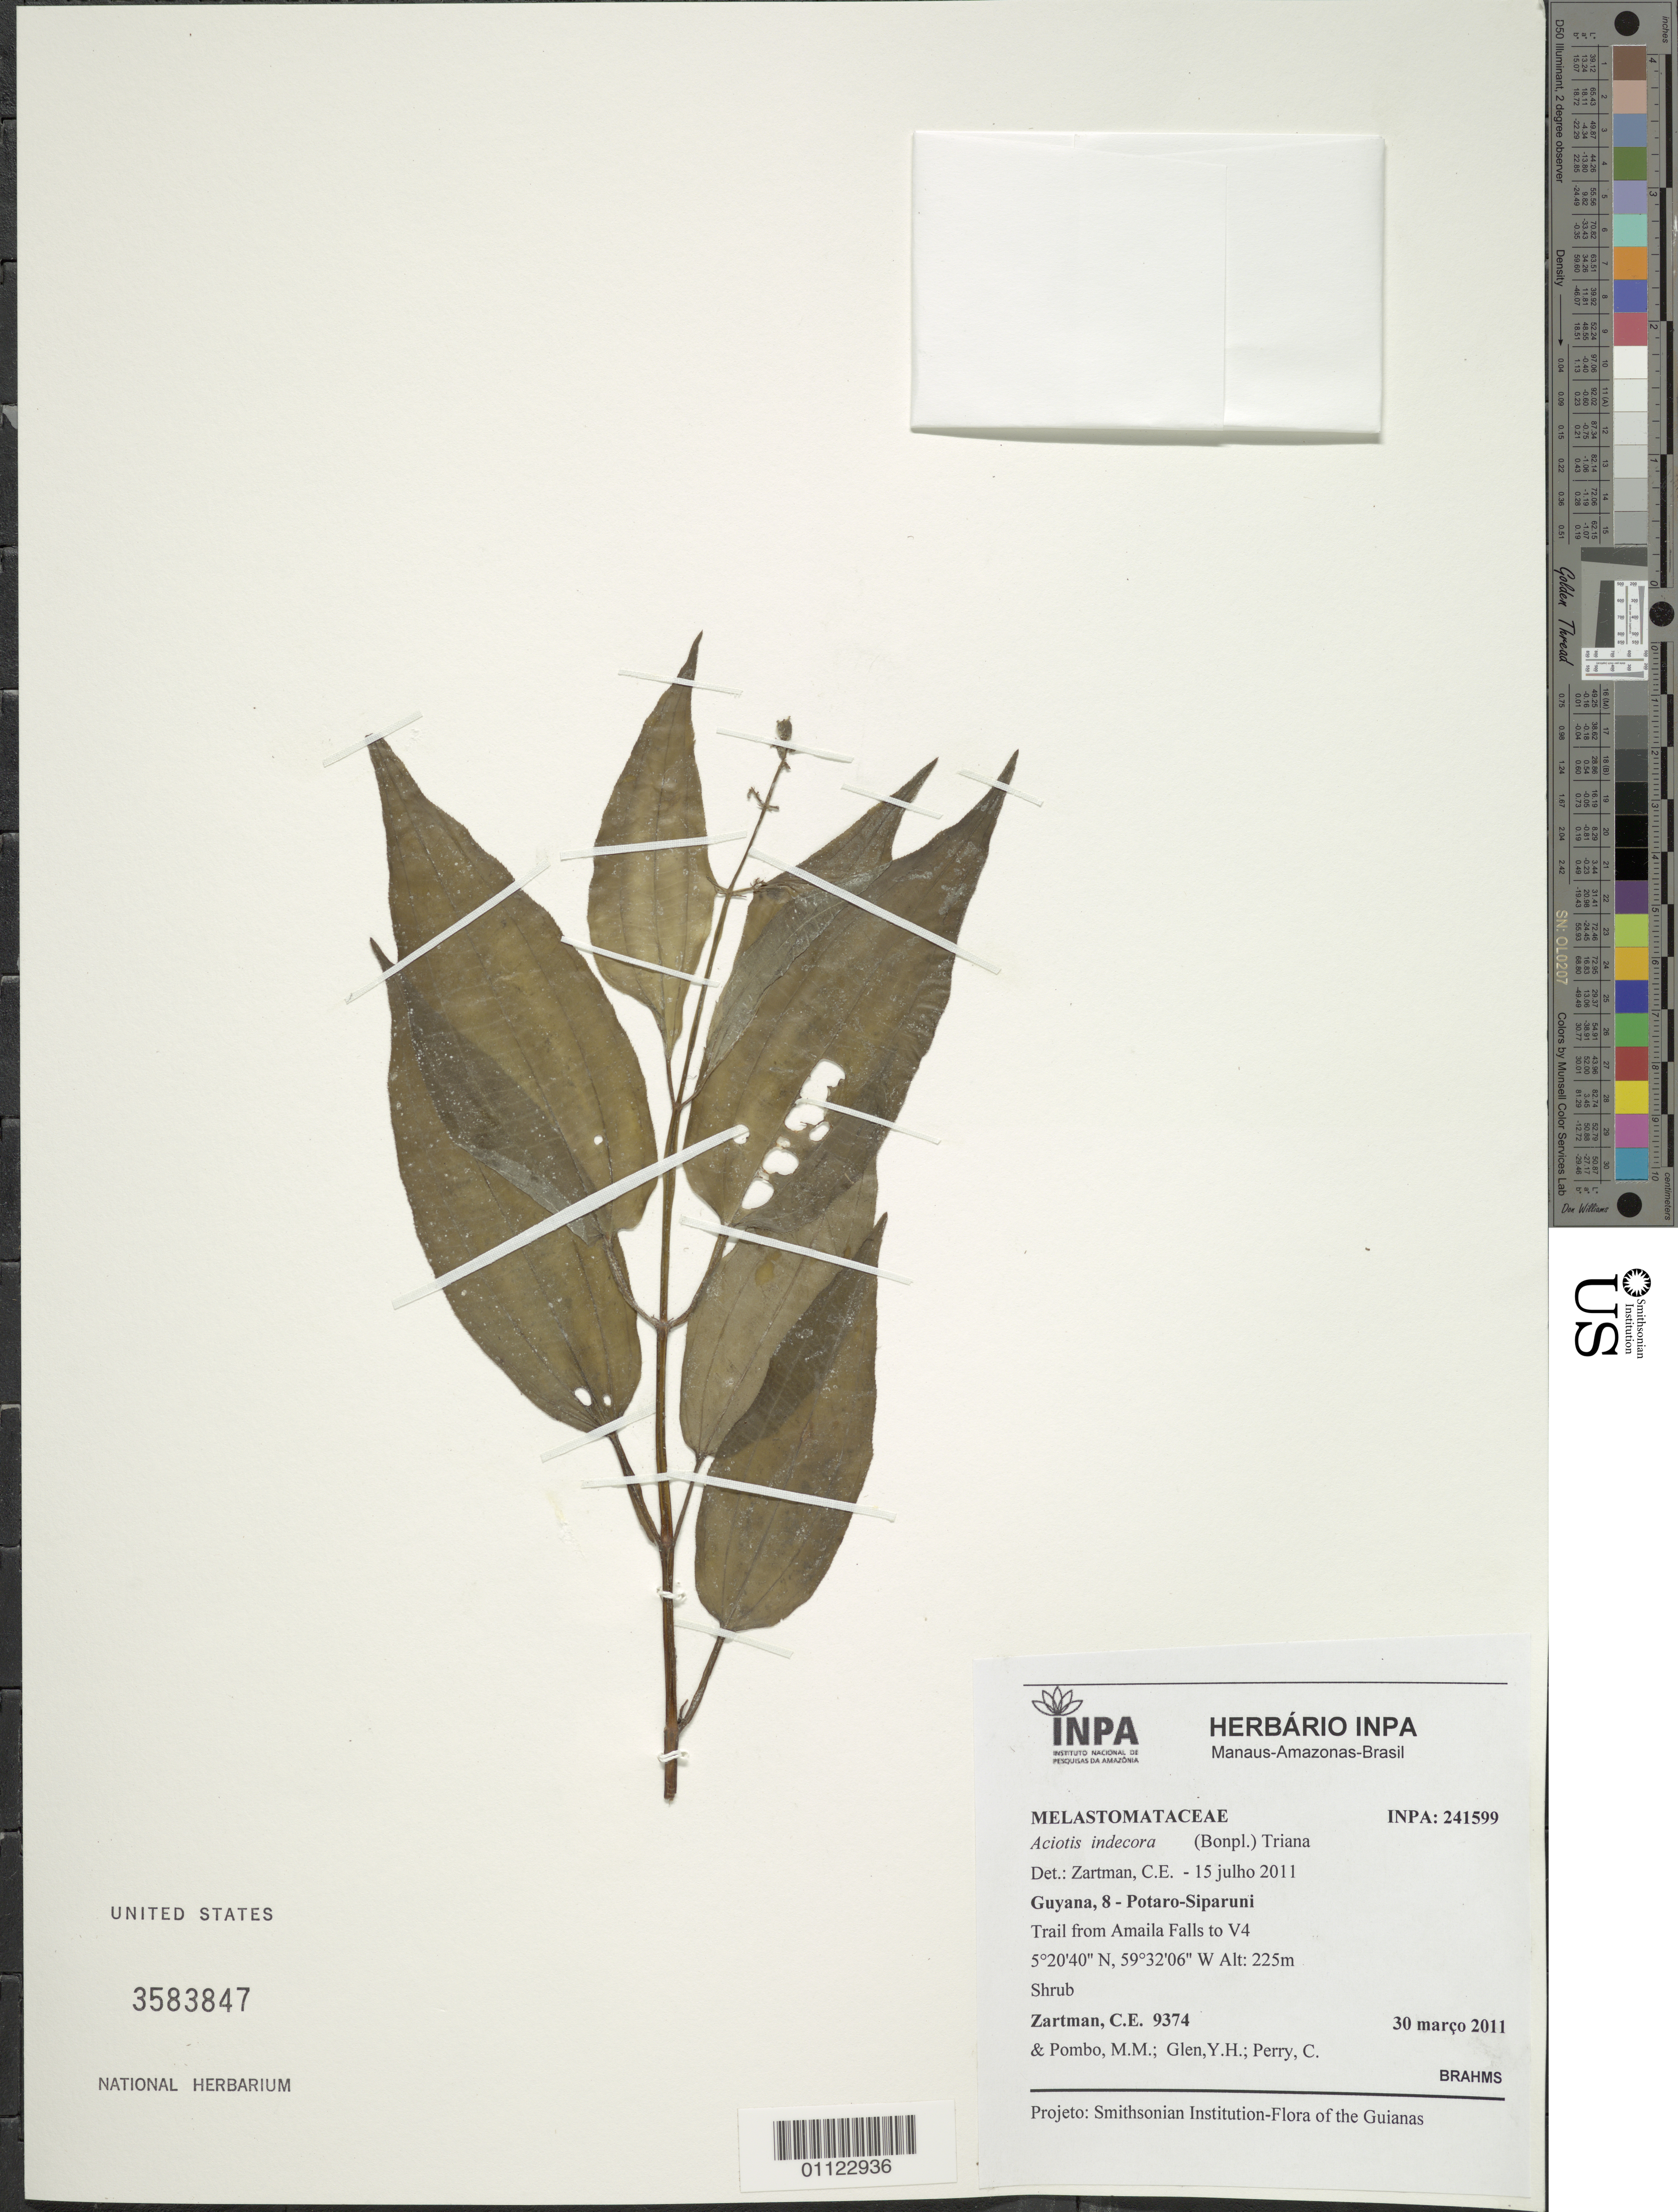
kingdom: Plantae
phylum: Tracheophyta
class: Magnoliopsida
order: Myrtales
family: Melastomataceae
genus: Aciotis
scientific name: Aciotis indecora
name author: (Bonpl.) Triana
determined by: Zartman, C. E., (UNITED STATES)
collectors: C. Zartman, M. Pombo, Y. Glen & C. Perry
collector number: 9374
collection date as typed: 30-Mar-11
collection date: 1911-03-30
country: Guyana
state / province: Potaro-Siparuni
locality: Amaila Falls to V4 trail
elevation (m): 225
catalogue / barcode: US 3583847